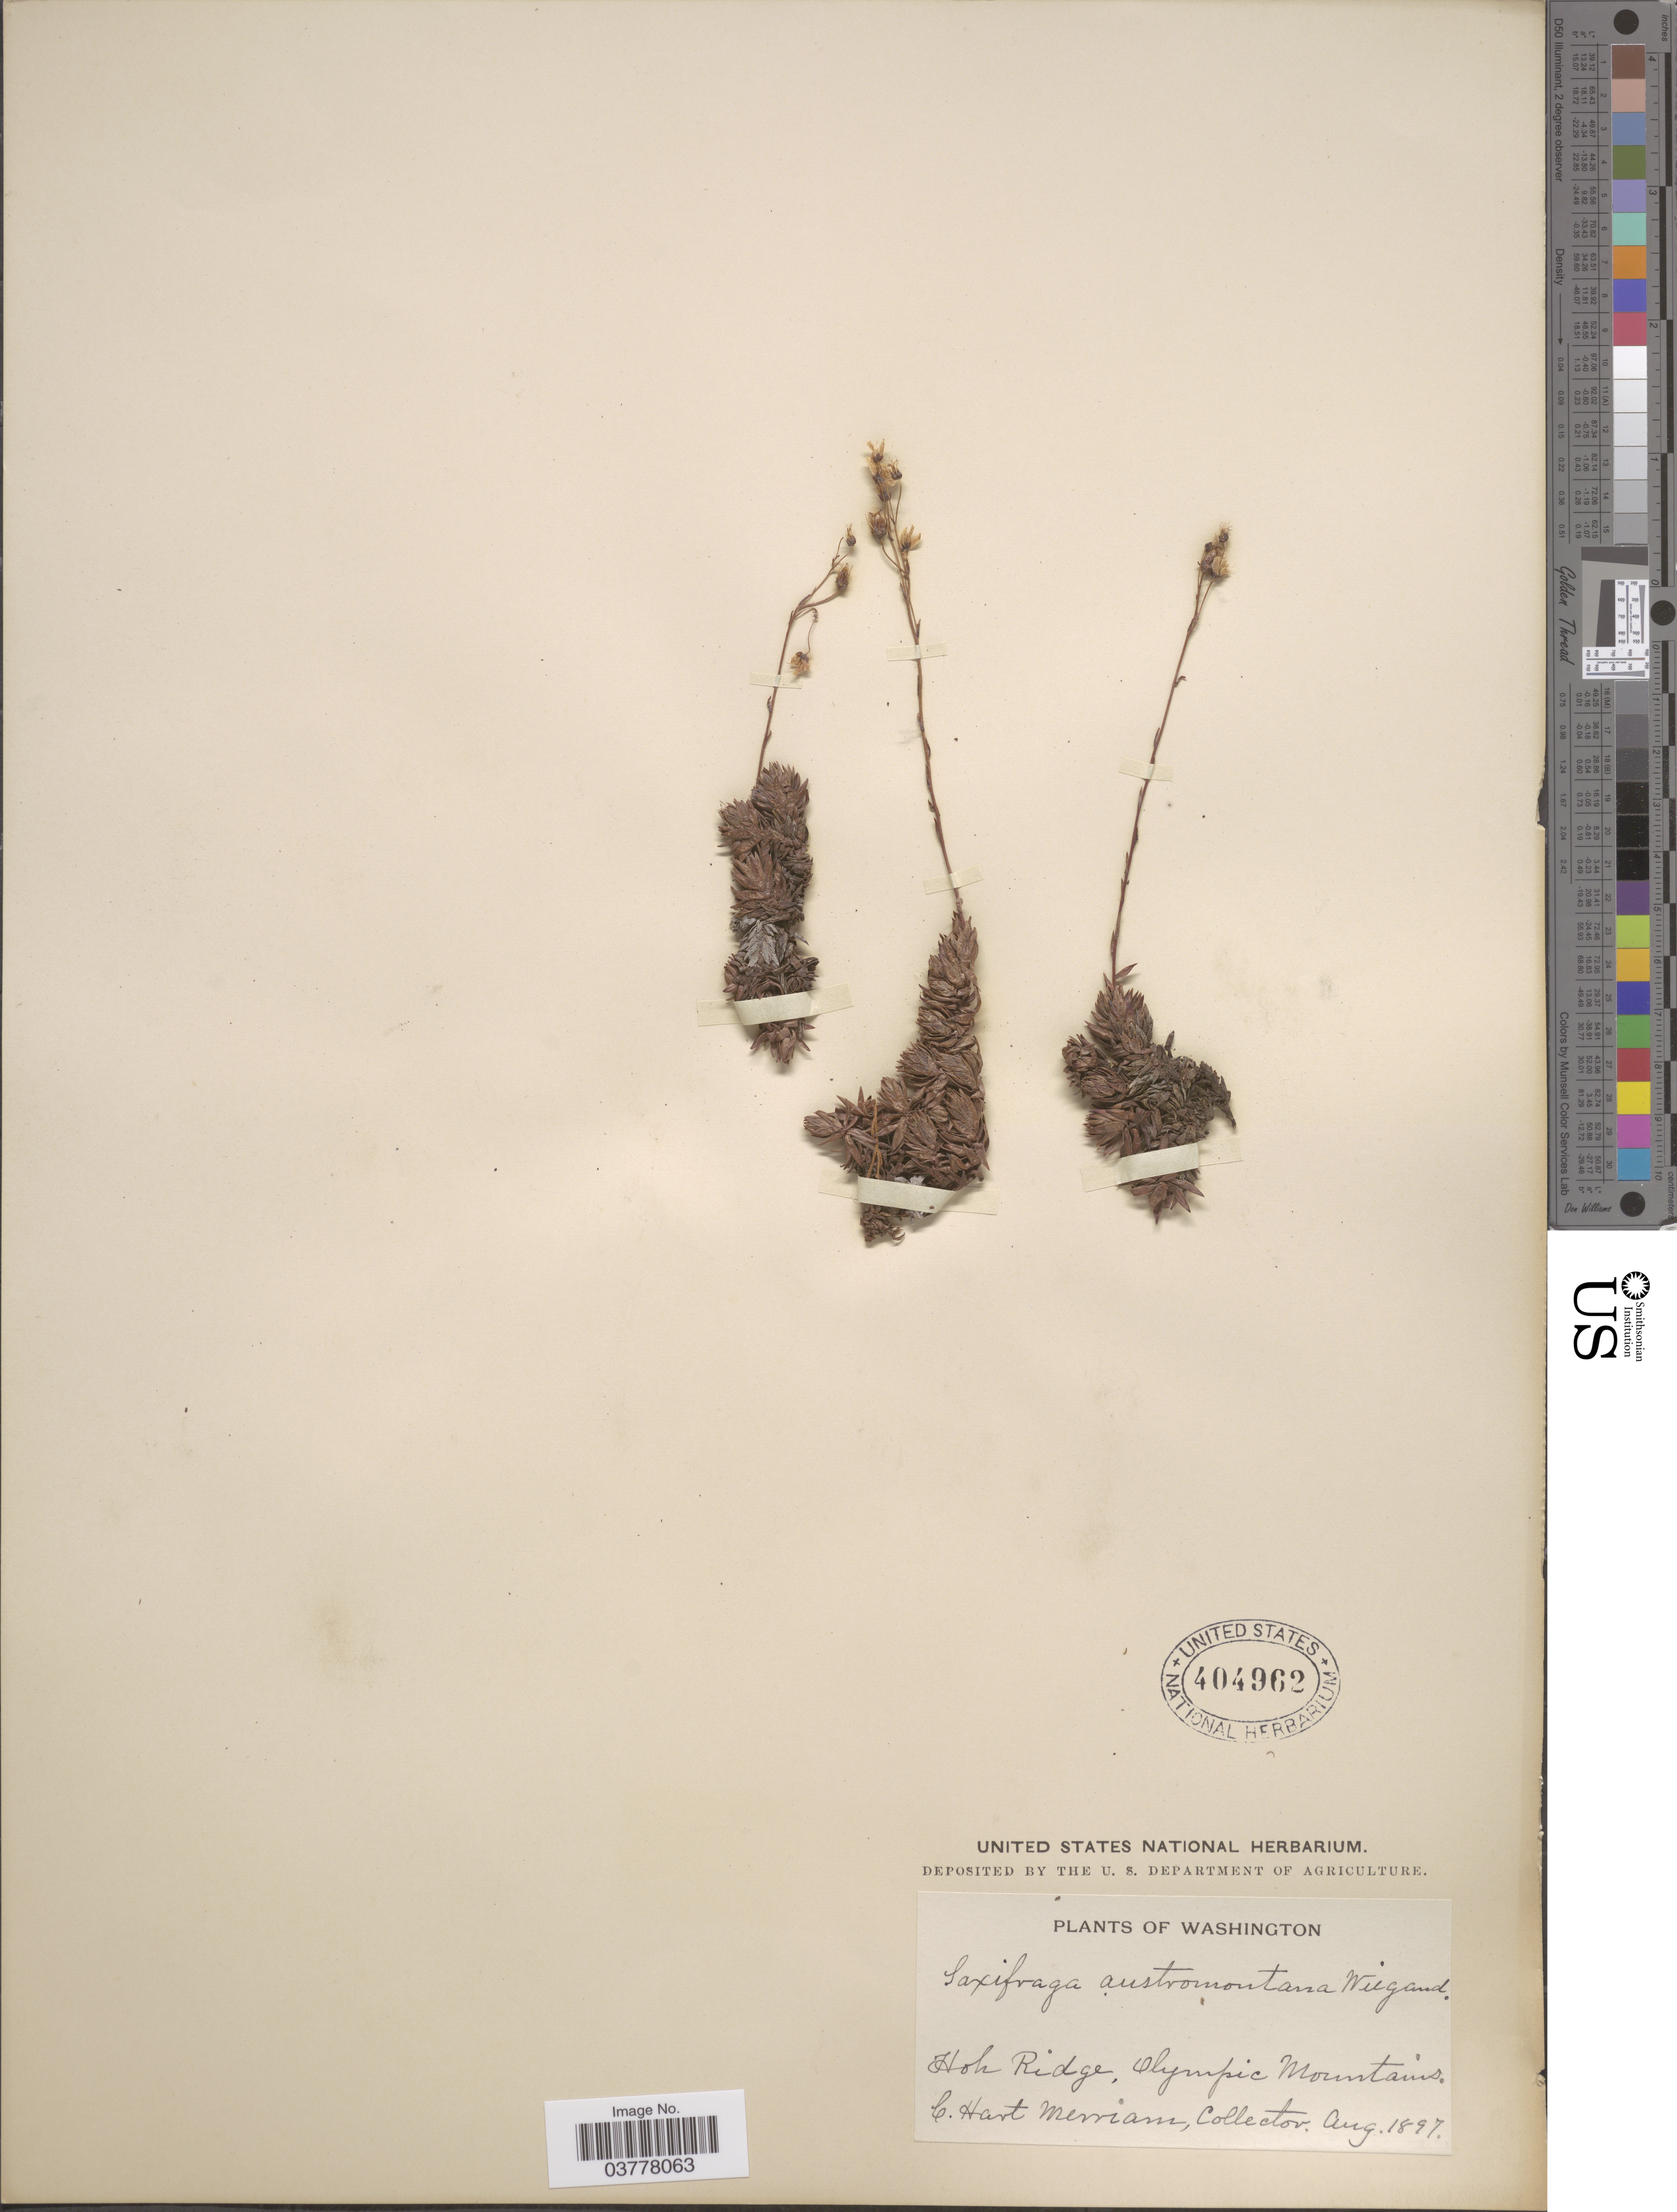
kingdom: Plantae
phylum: Tracheophyta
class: Magnoliopsida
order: Saxifragales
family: Saxifragaceae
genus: Saxifraga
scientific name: Saxifraga bronchialis subsp. austromontana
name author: (Wiegand) Piper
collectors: C. Merriam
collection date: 1897-08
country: United States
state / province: Washington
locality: Hoh* Ridge, Olympic Mountains.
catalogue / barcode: US 404962